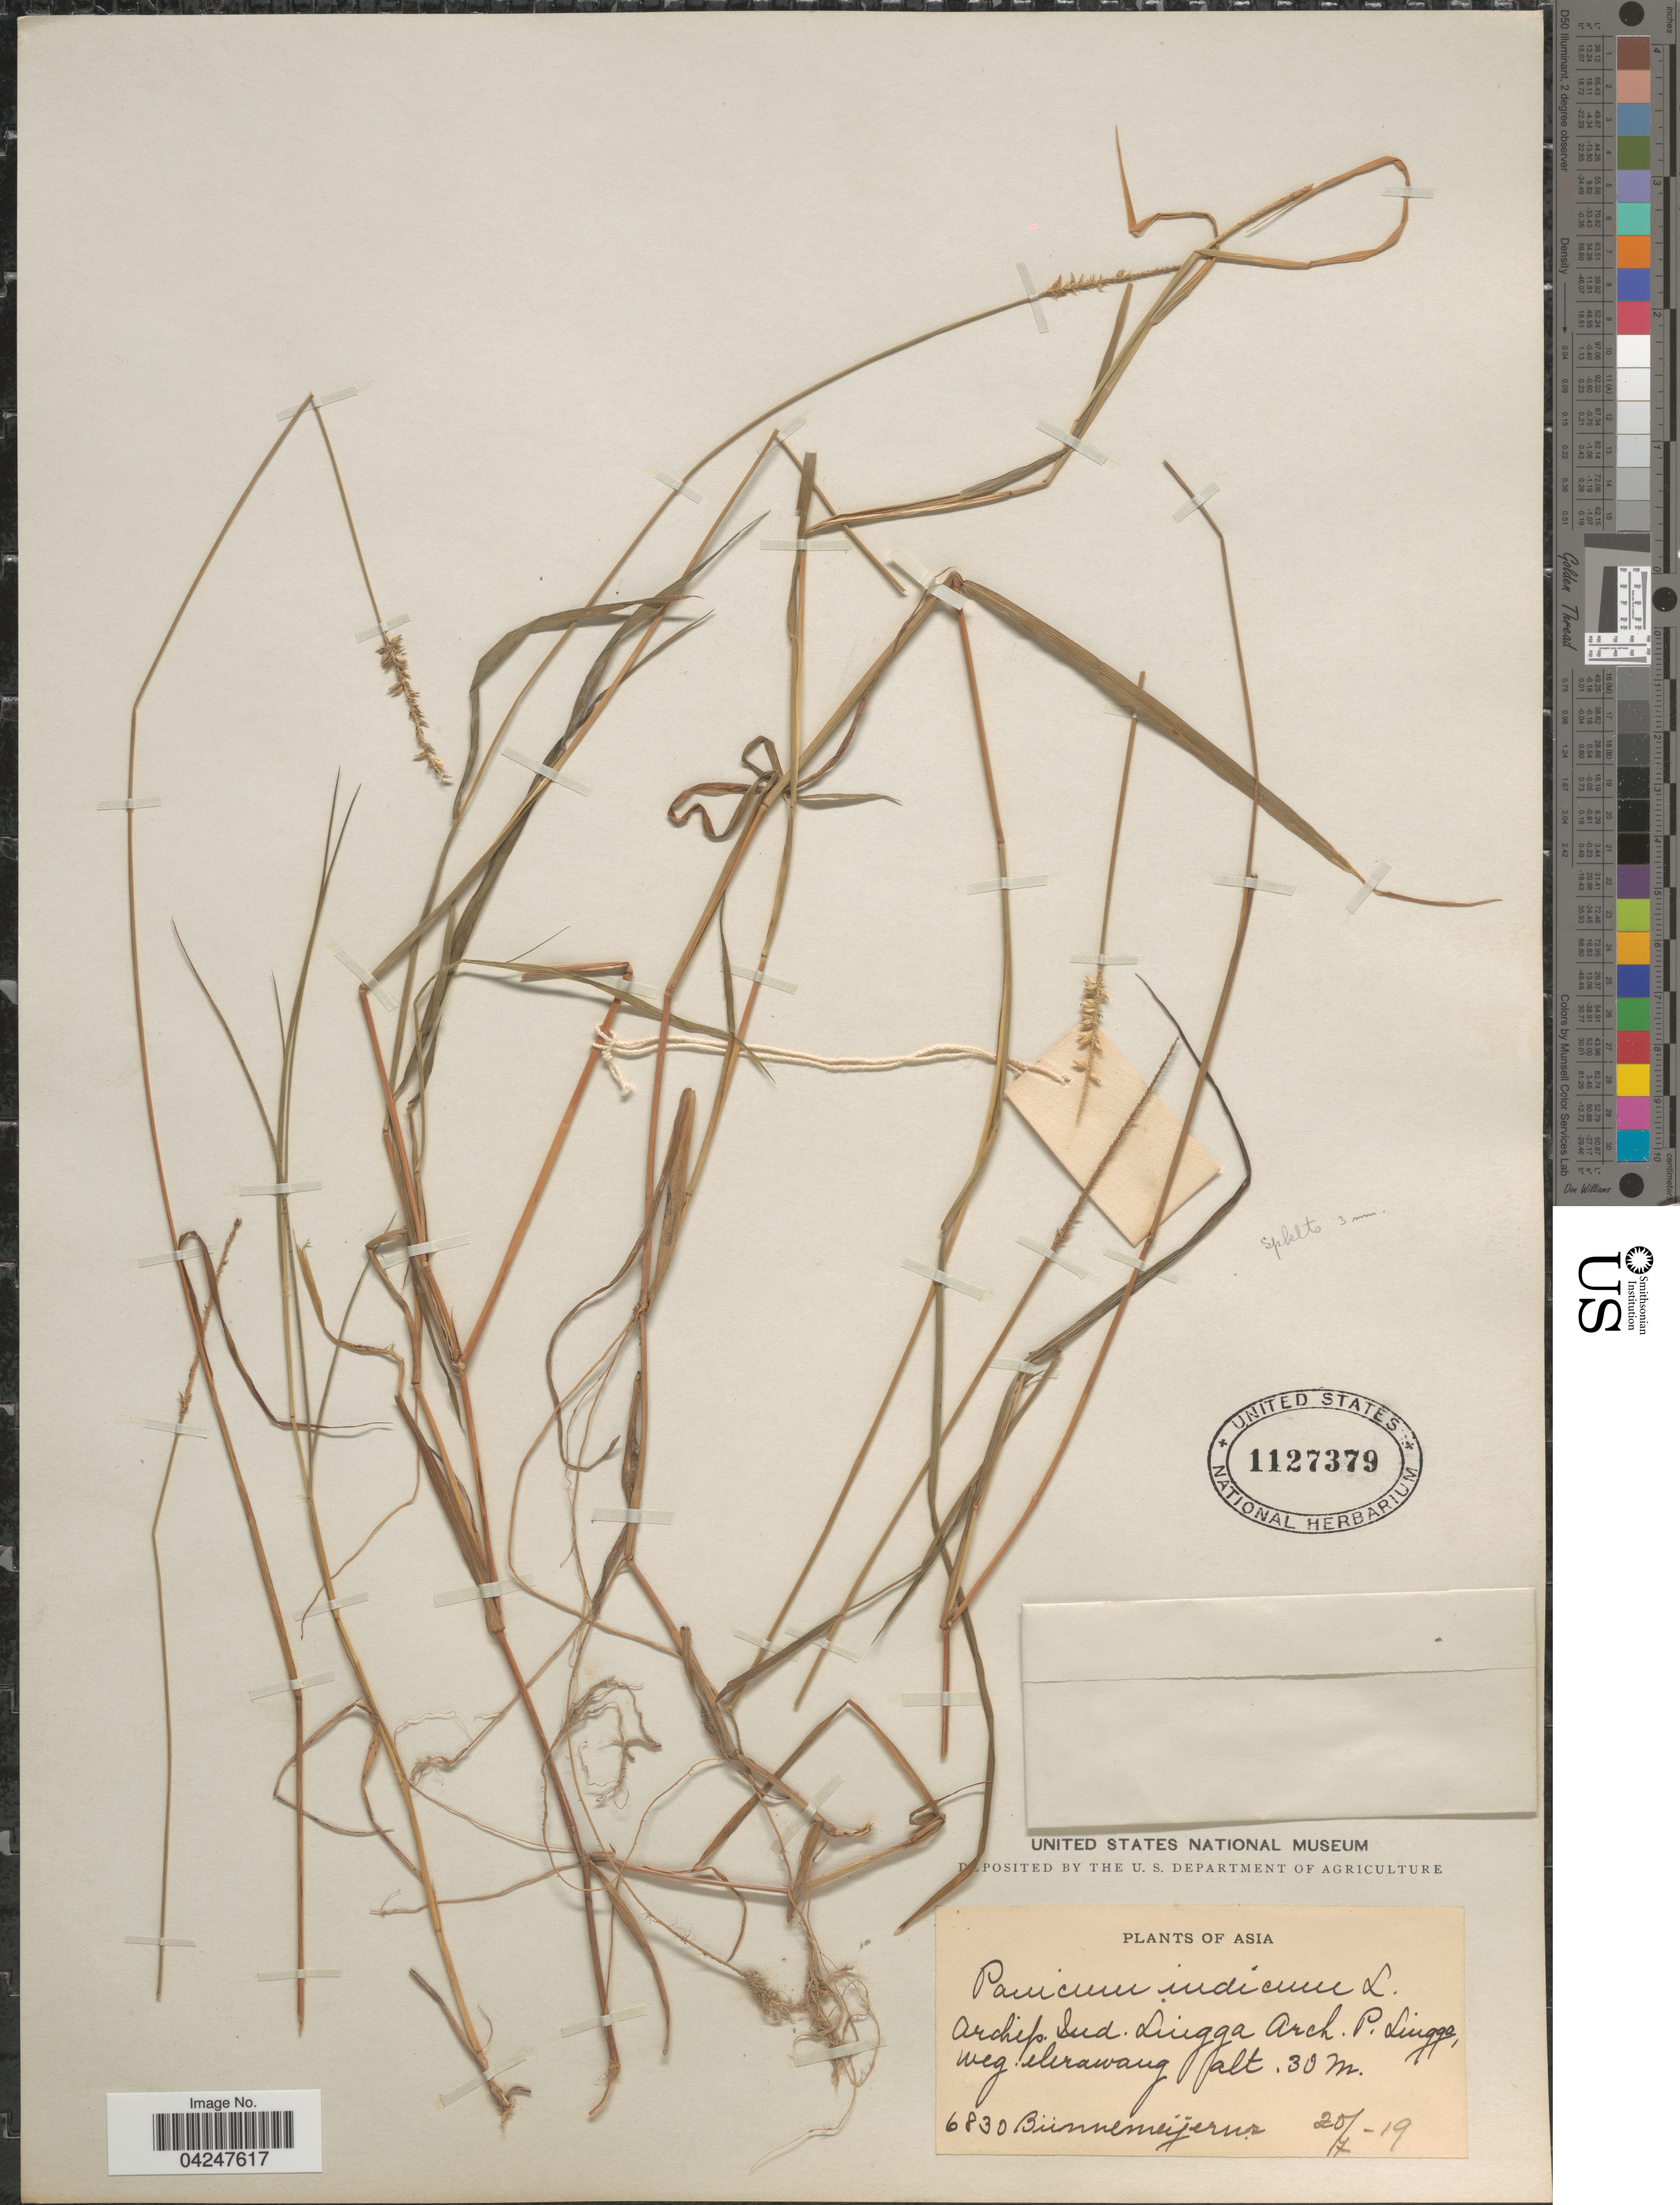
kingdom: Plantae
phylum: Tracheophyta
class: Liliopsida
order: Poales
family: Poaceae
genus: Sacciolepis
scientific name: Sacciolepis indica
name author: (L.) Chase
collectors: -. Bunnemeijer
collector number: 6830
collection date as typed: Transcribed d/m/y: 20/7/19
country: Indonesia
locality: Archip. Ind. Liugga Arch. P. Lingga, weg Merawang.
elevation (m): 30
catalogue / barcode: US 1127379